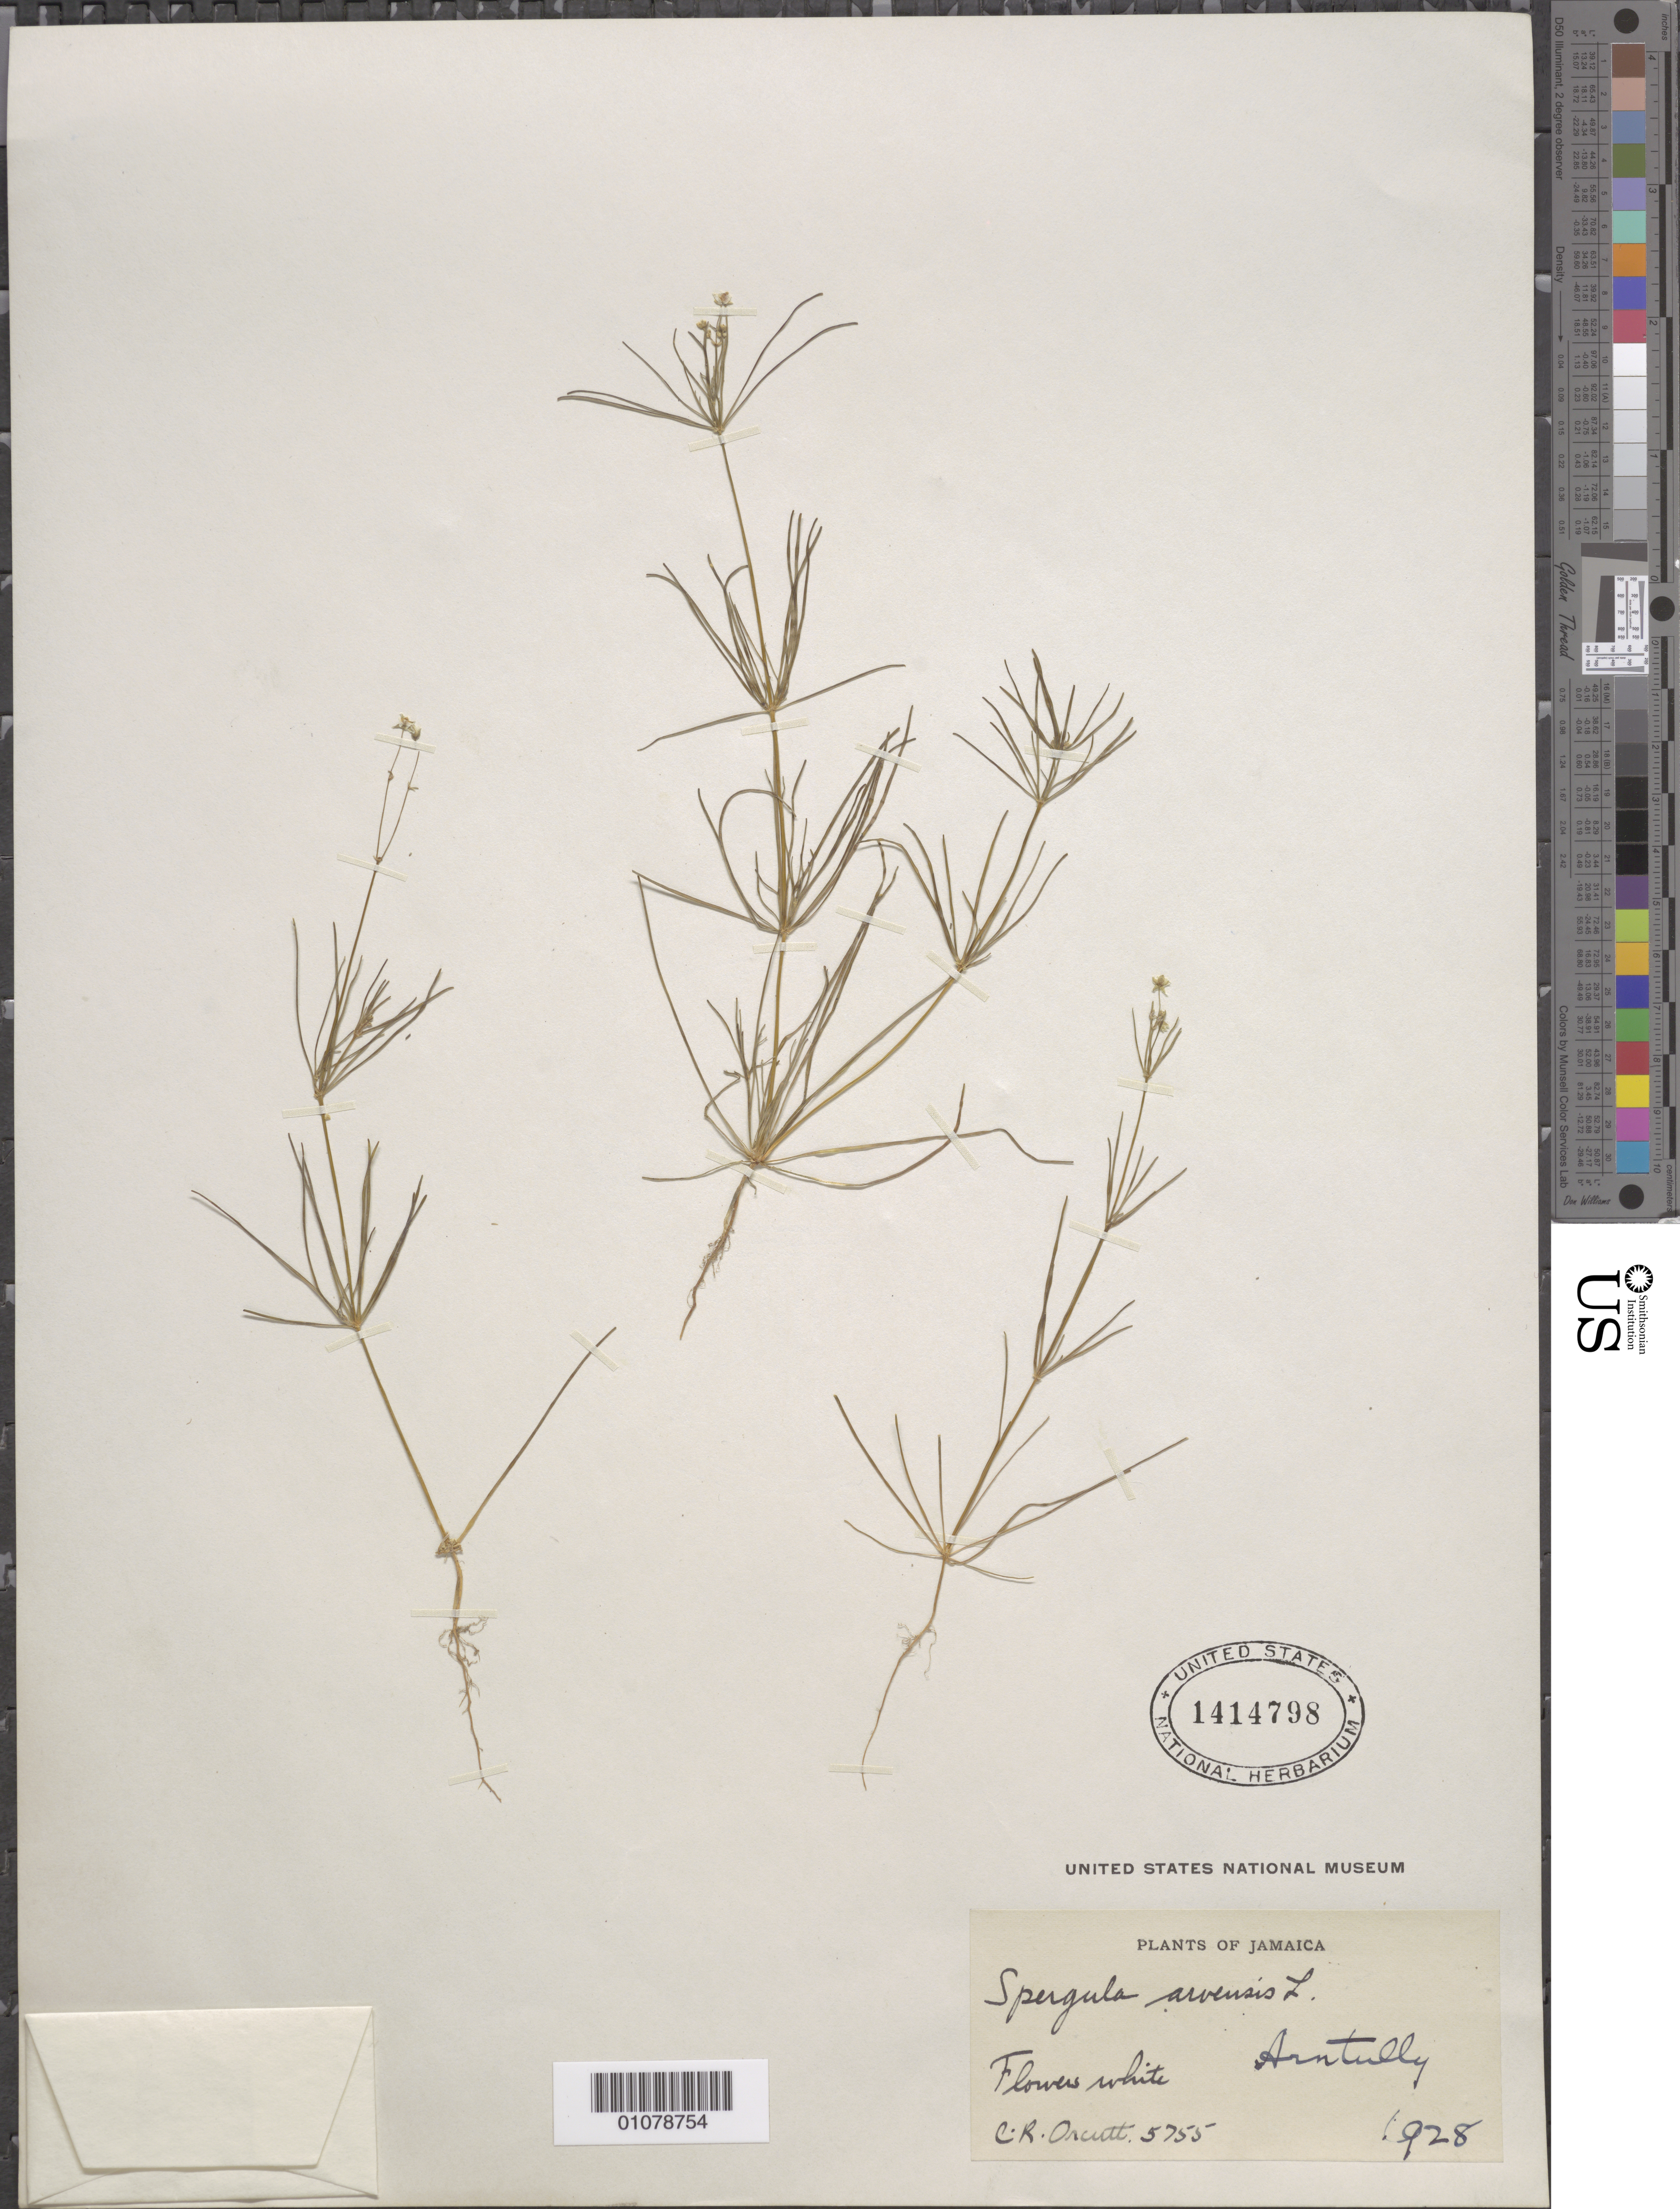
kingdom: Plantae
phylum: Tracheophyta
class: Magnoliopsida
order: Caryophyllales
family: Caryophyllaceae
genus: Spergula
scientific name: Spergula arvensis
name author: L.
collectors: C. R. Orcutt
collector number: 5755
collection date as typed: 1928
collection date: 1928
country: Jamaica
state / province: Saint Thomas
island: Jamaica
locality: Arntully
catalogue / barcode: US 1414798